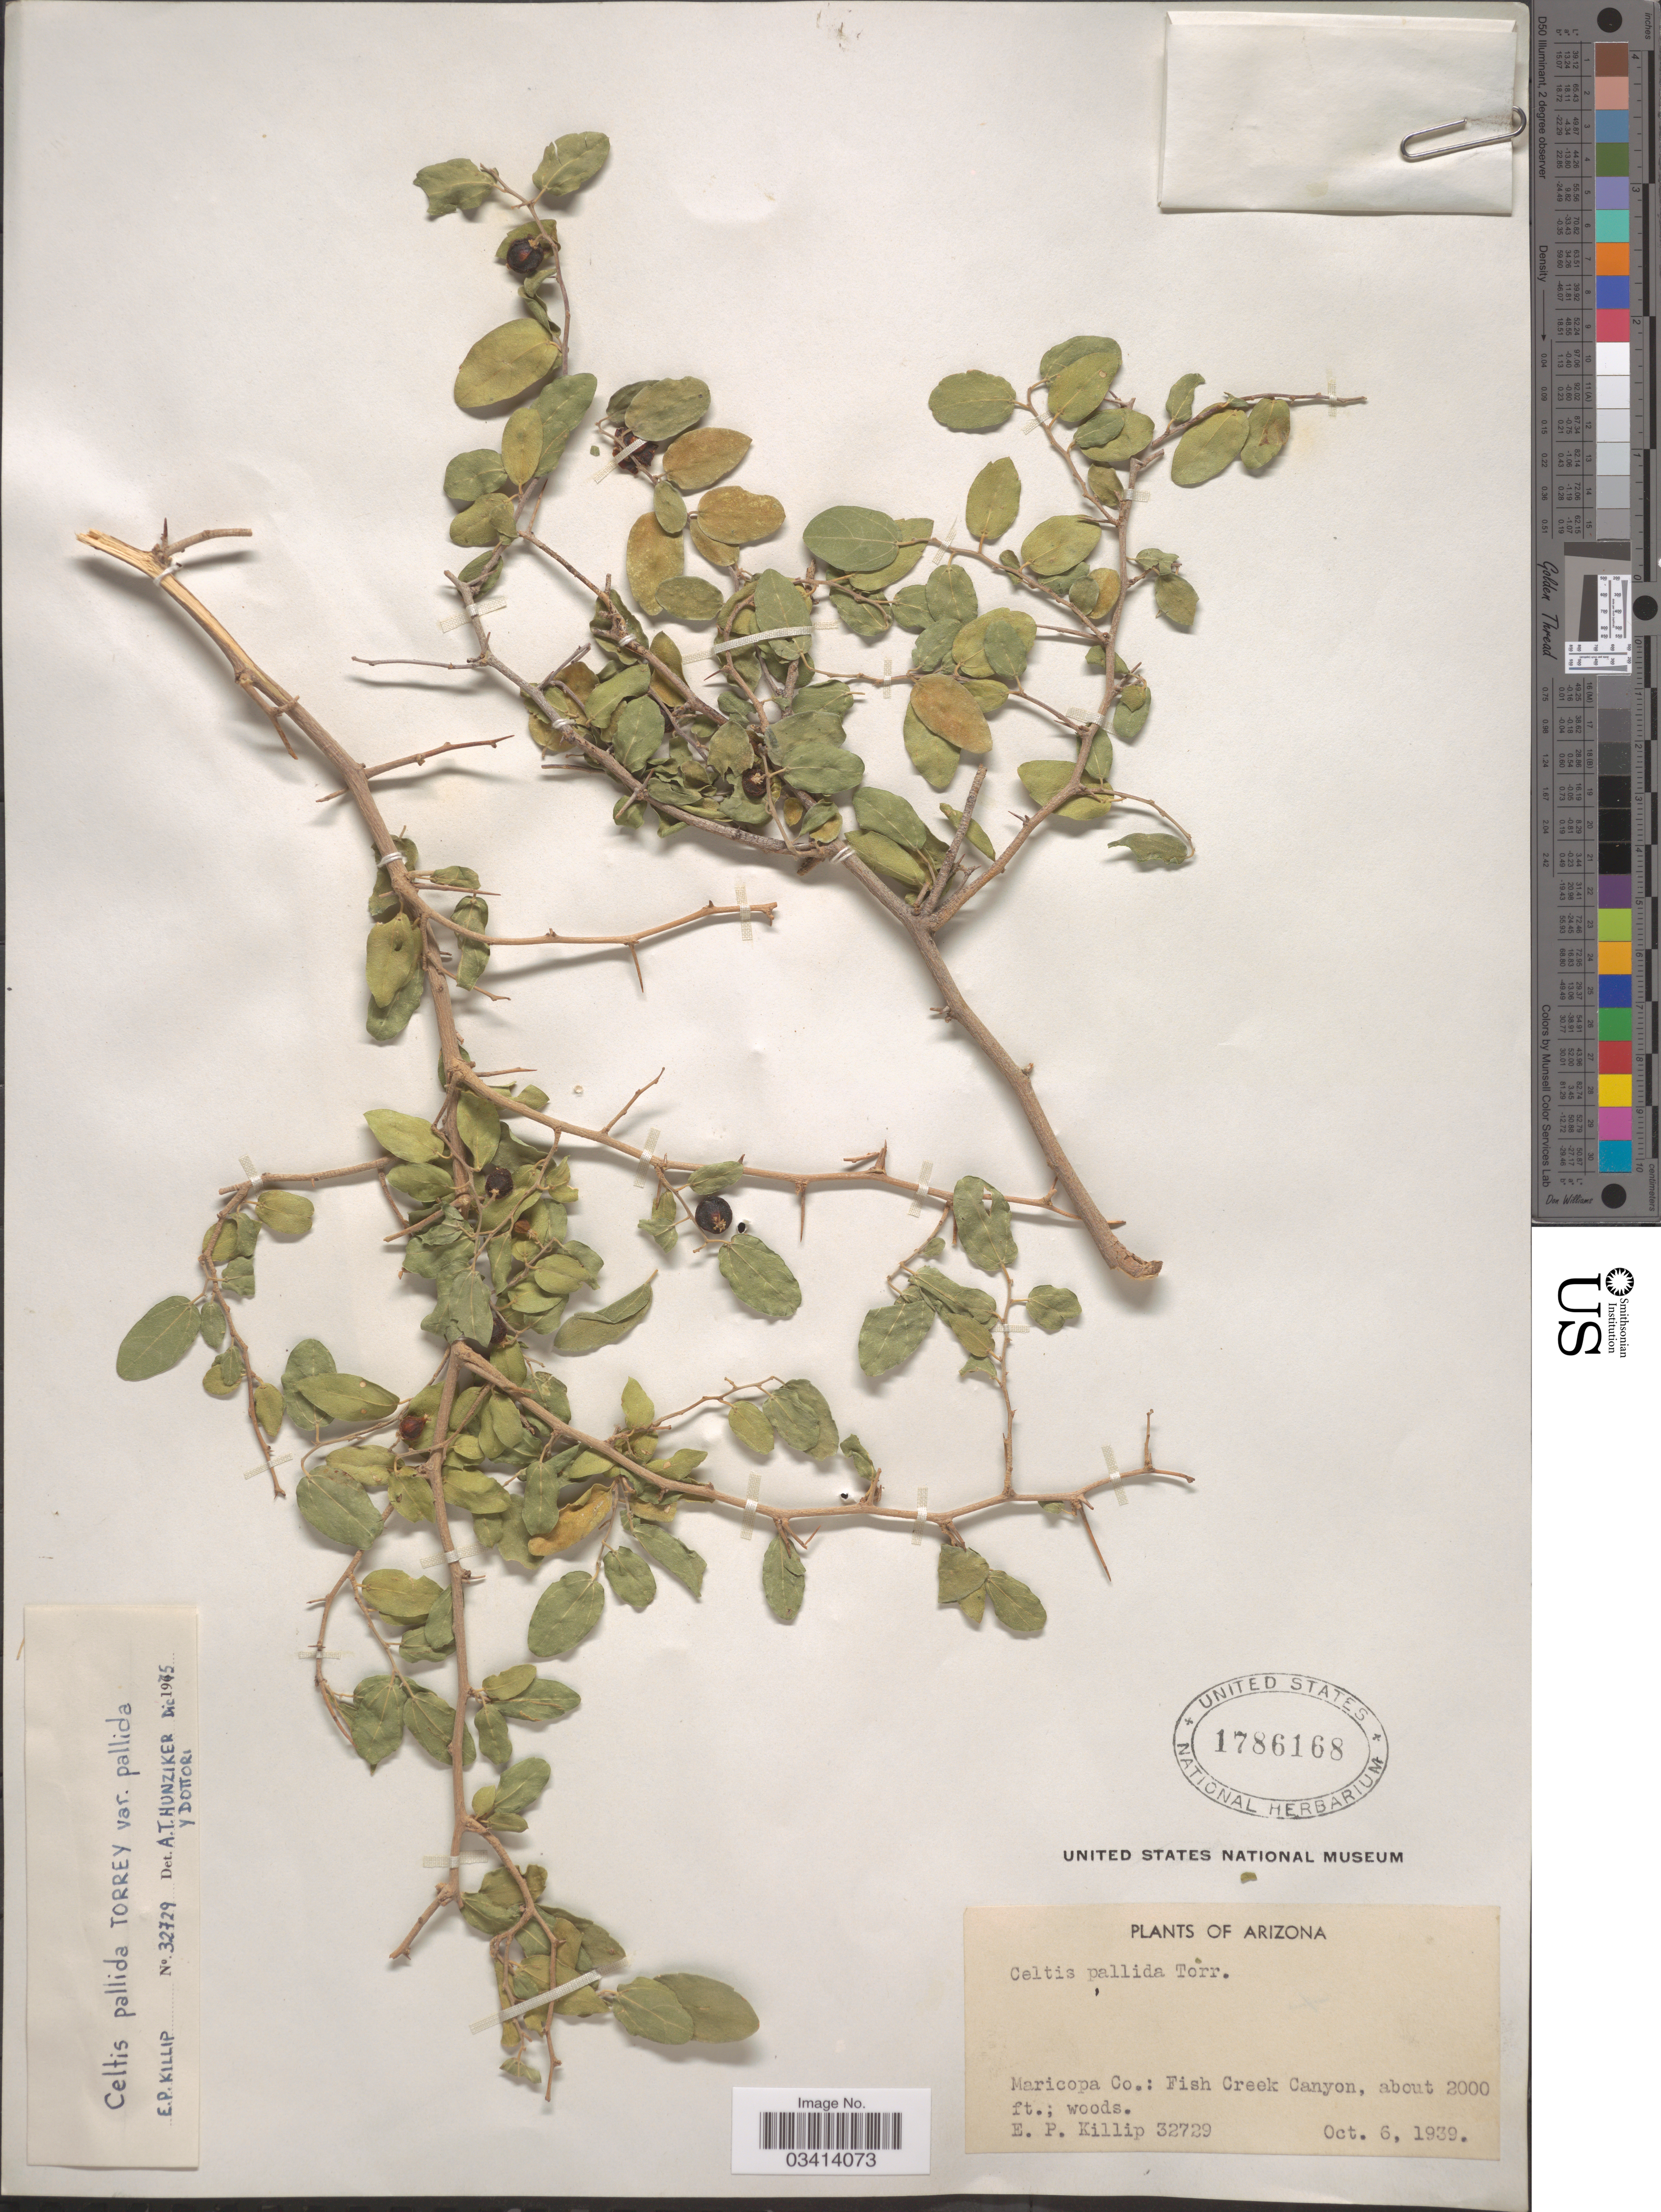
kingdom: Plantae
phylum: Tracheophyta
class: Magnoliopsida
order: Rosales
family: Cannabaceae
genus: Celtis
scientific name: Celtis pallida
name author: Torr. in Emory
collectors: E. P. Killip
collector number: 32729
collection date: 1939-10-06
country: United States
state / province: Arizona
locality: Maricopa Co.: Fish Creek Canyon.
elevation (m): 610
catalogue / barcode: US 1786168